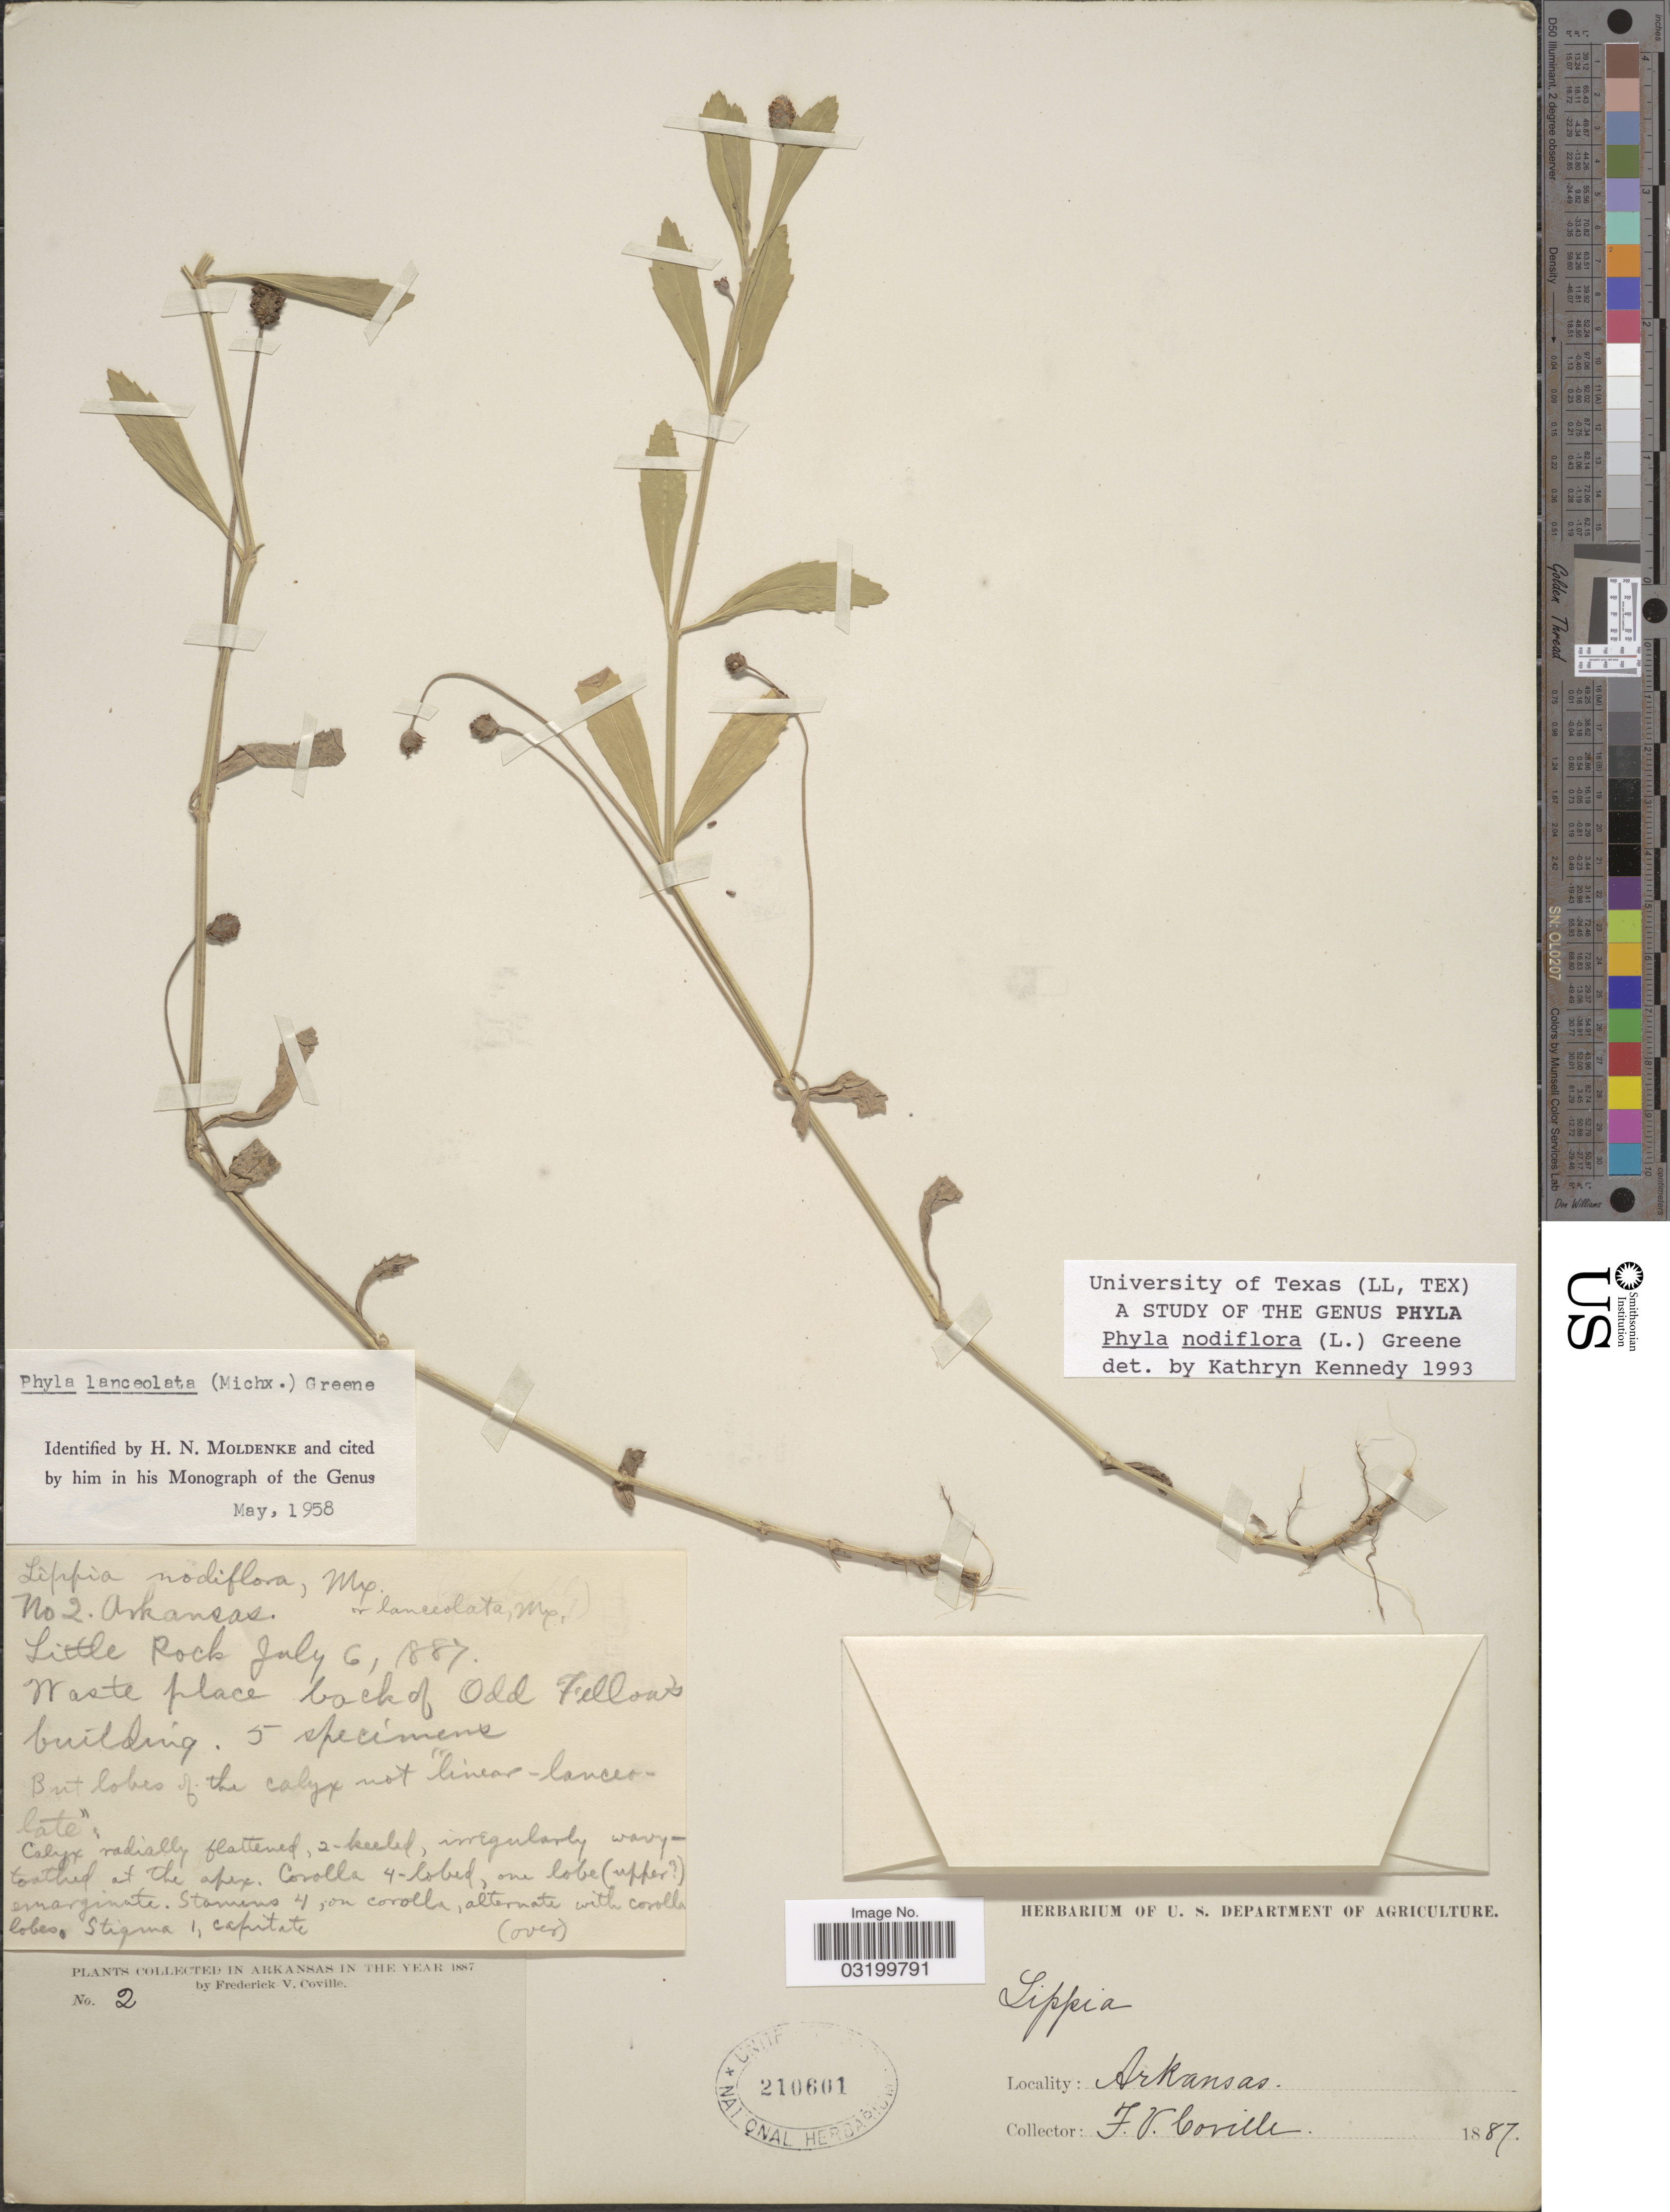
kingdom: Plantae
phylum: Tracheophyta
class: Magnoliopsida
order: Lamiales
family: Verbenaceae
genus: Phyla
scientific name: Phyla nodiflora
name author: (L.) Greene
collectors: F. V. Coville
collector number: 2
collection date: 1887-07-06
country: United States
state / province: Arkansas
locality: Little Rock. Waste place back of Odd Fellows building.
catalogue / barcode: US 210601